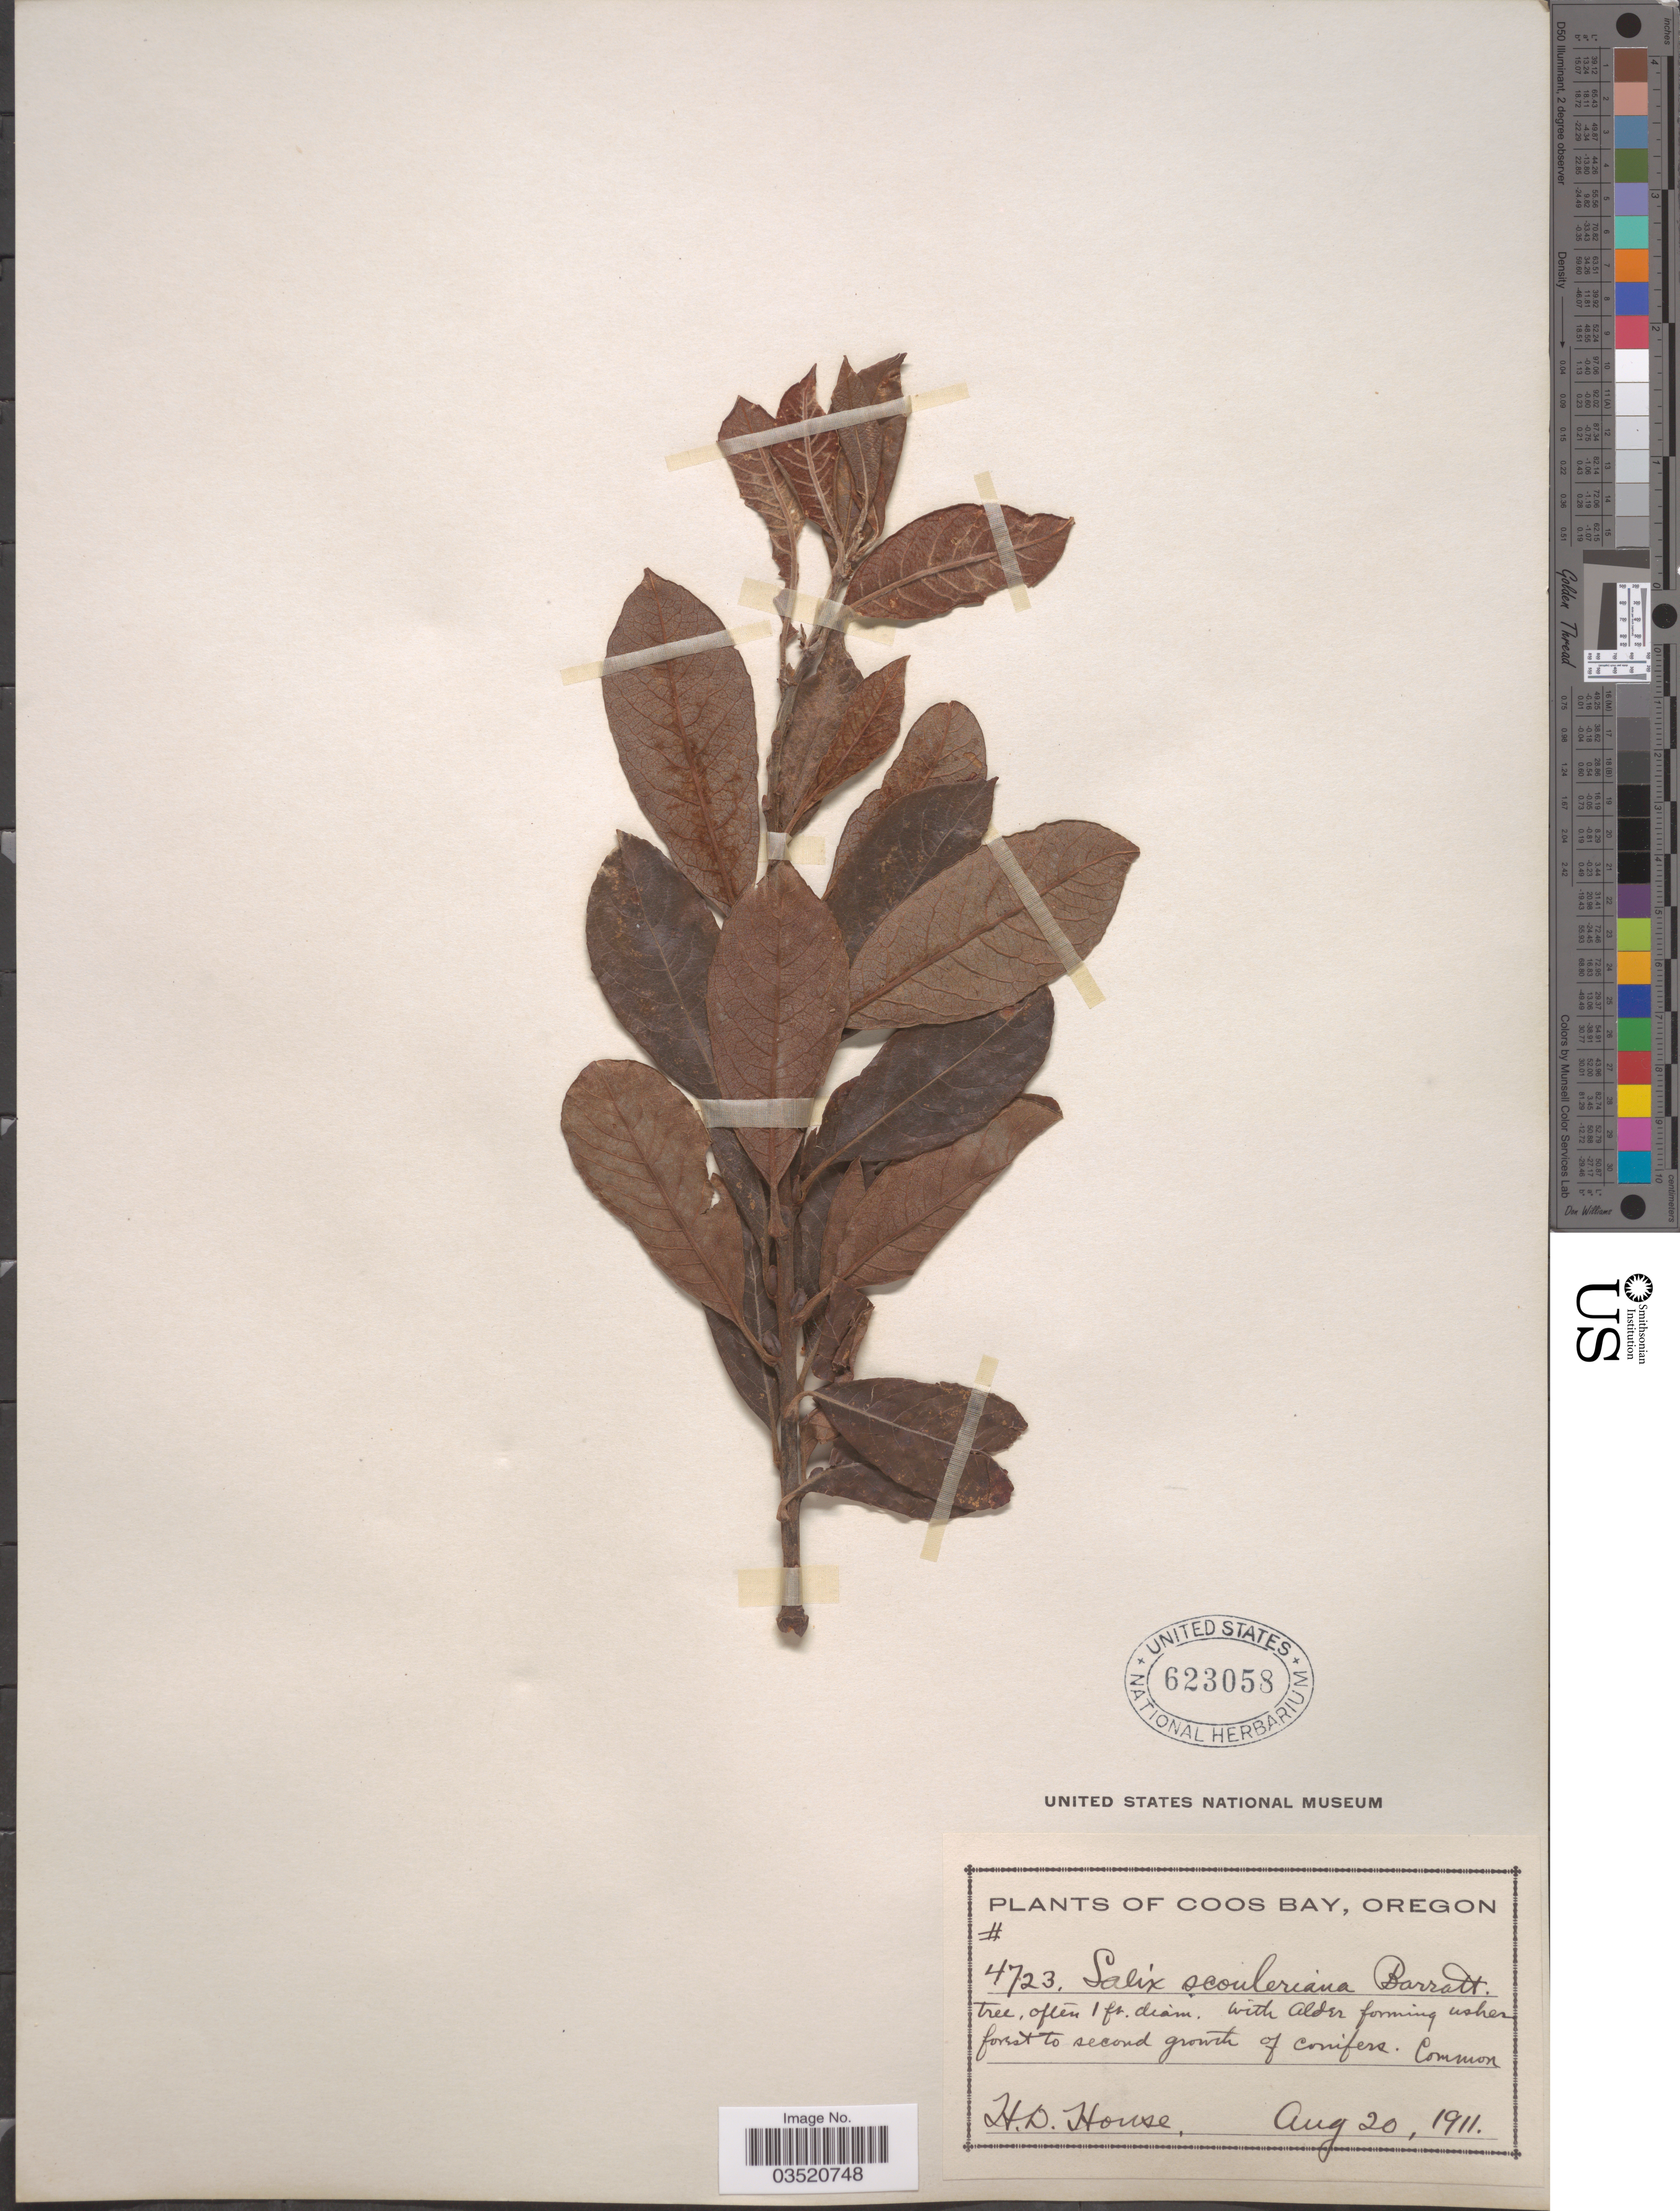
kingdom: Plantae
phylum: Tracheophyta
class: Magnoliopsida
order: Malpighiales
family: Salicaceae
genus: Salix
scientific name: Salix scouleriana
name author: Barratt ex Hook.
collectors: H. D. House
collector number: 4723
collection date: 1911-08-20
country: United States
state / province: Oregon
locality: Coos Bay.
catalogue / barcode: US 623058